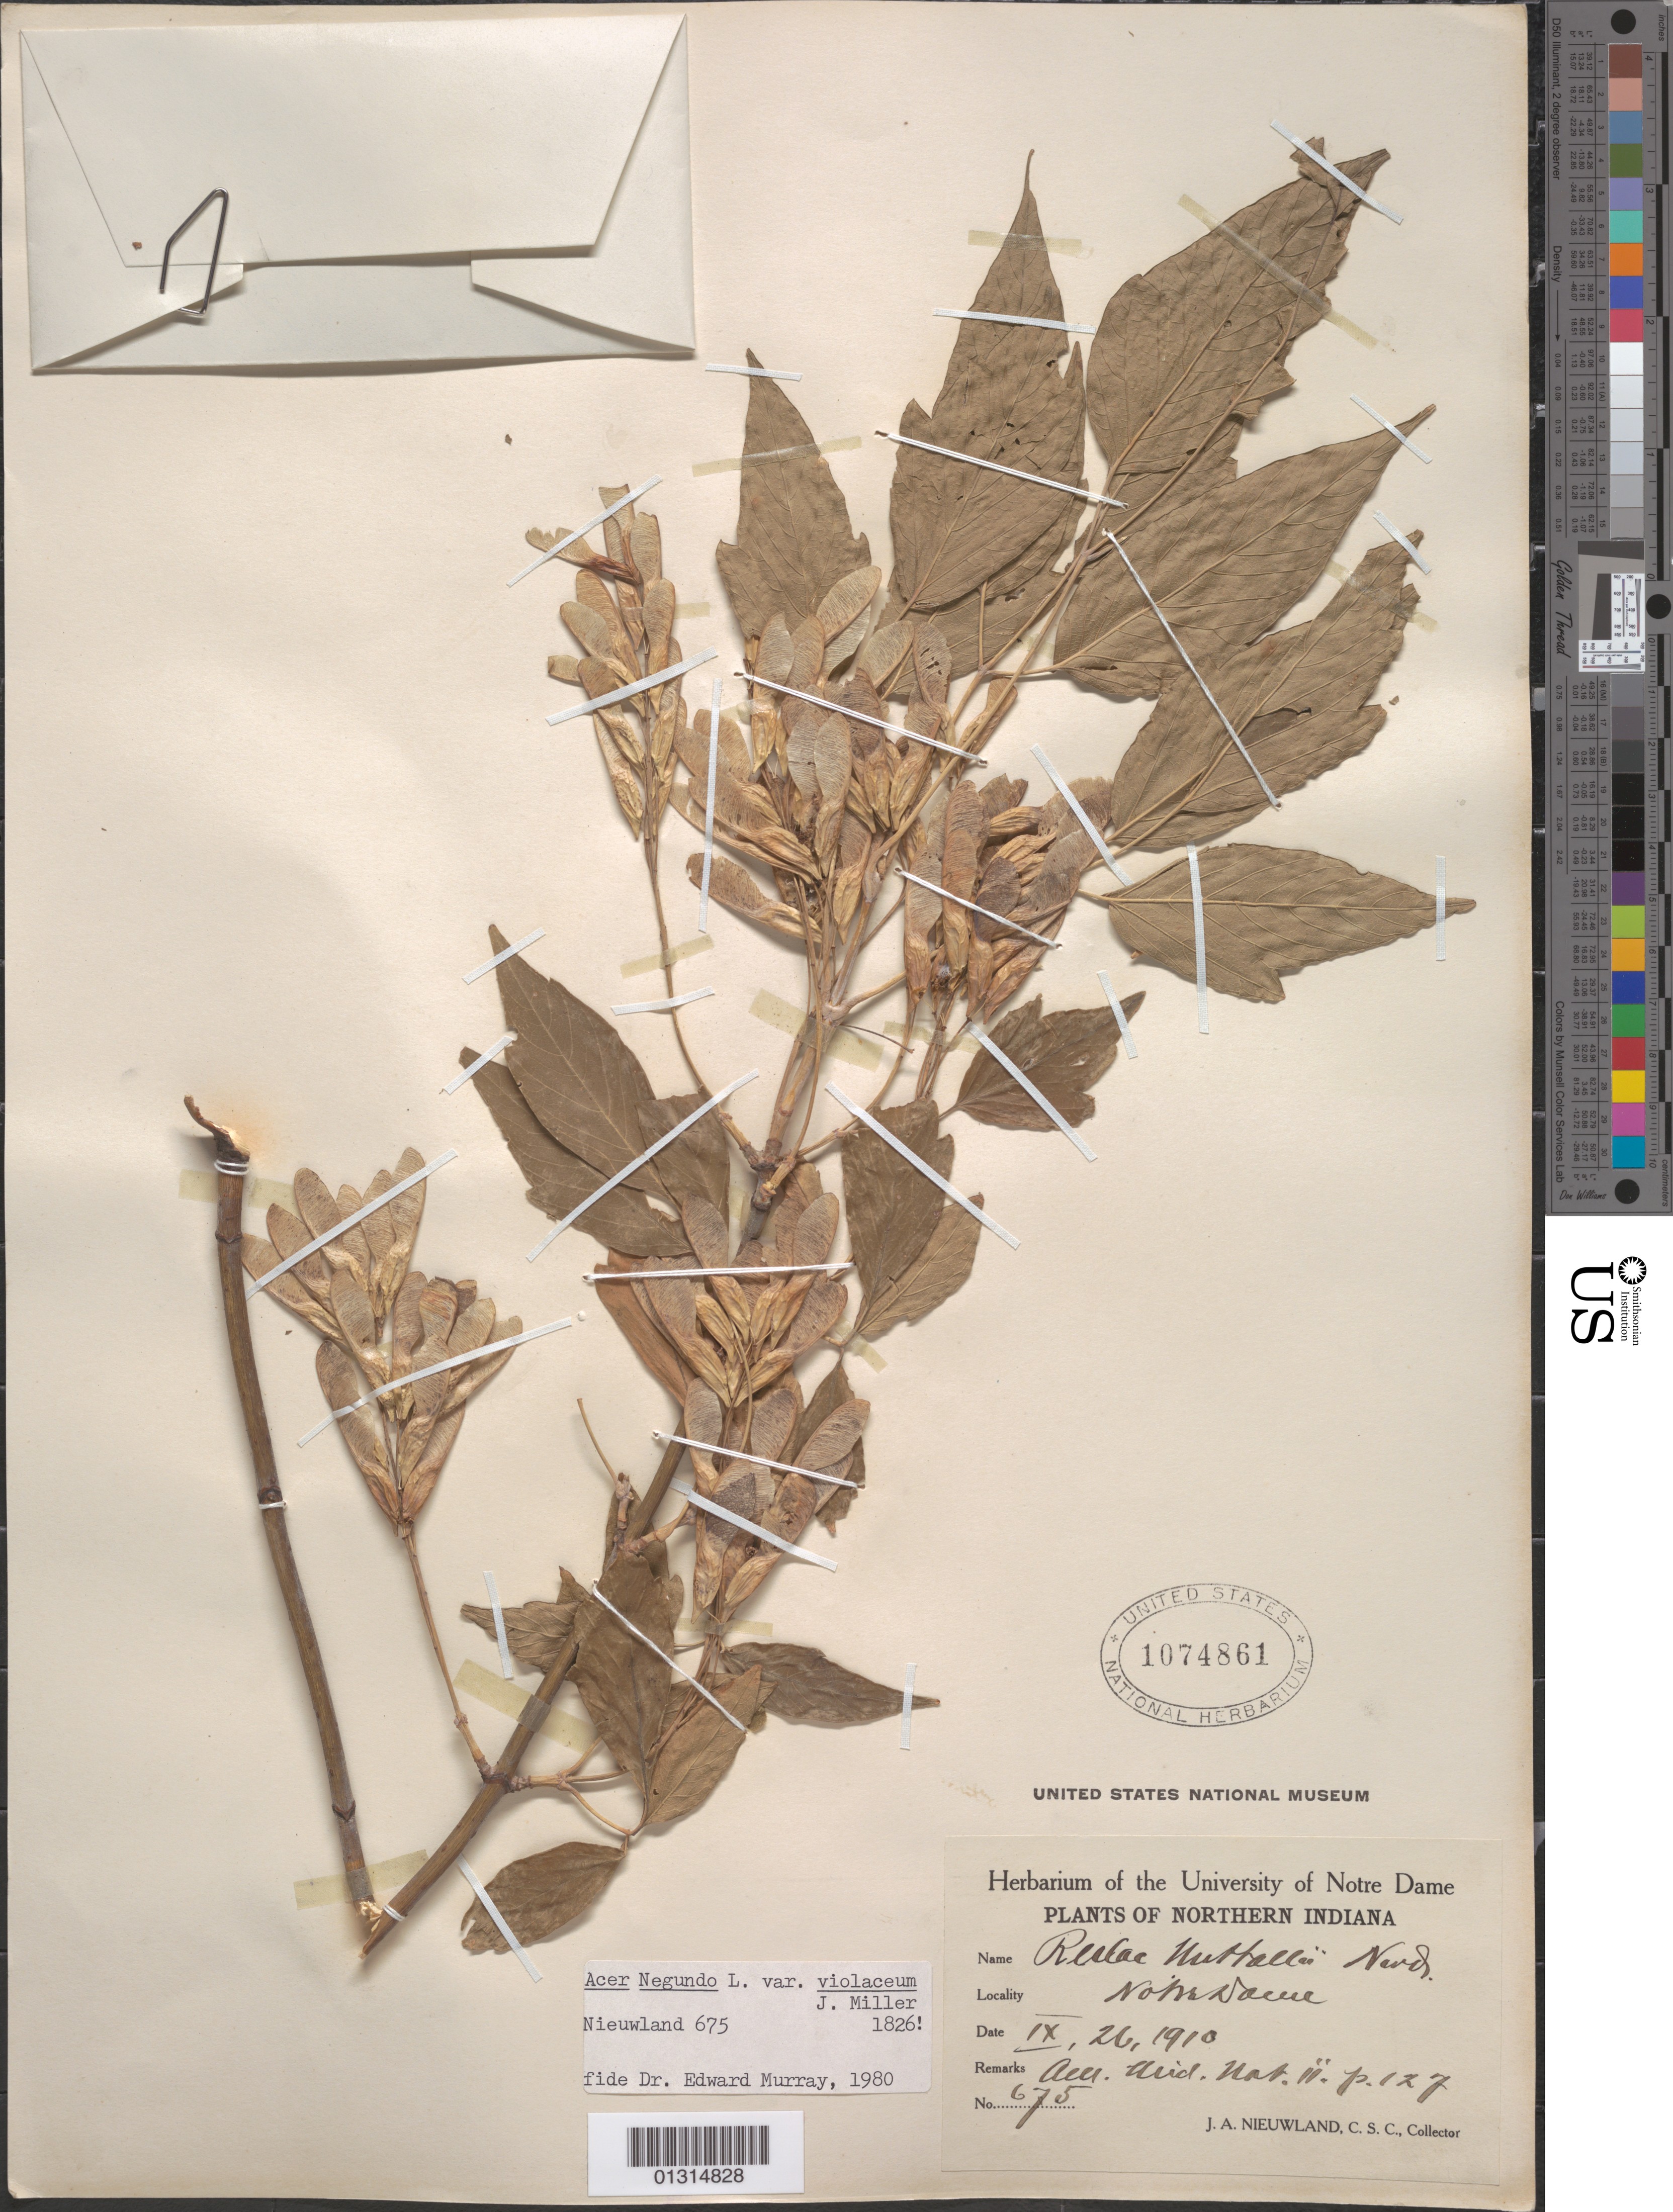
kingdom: Plantae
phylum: Tracheophyta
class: Magnoliopsida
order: Sapindales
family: Sapindaceae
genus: Acer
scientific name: Acer negundo var. violaceum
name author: (Booth ex Loudon) H. Jaeger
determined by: Murray, Edward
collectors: J. A. Nieuwland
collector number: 675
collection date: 1910-09-26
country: United States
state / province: Indiana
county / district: St. Joseph County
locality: Notre Dame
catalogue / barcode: US 1074861